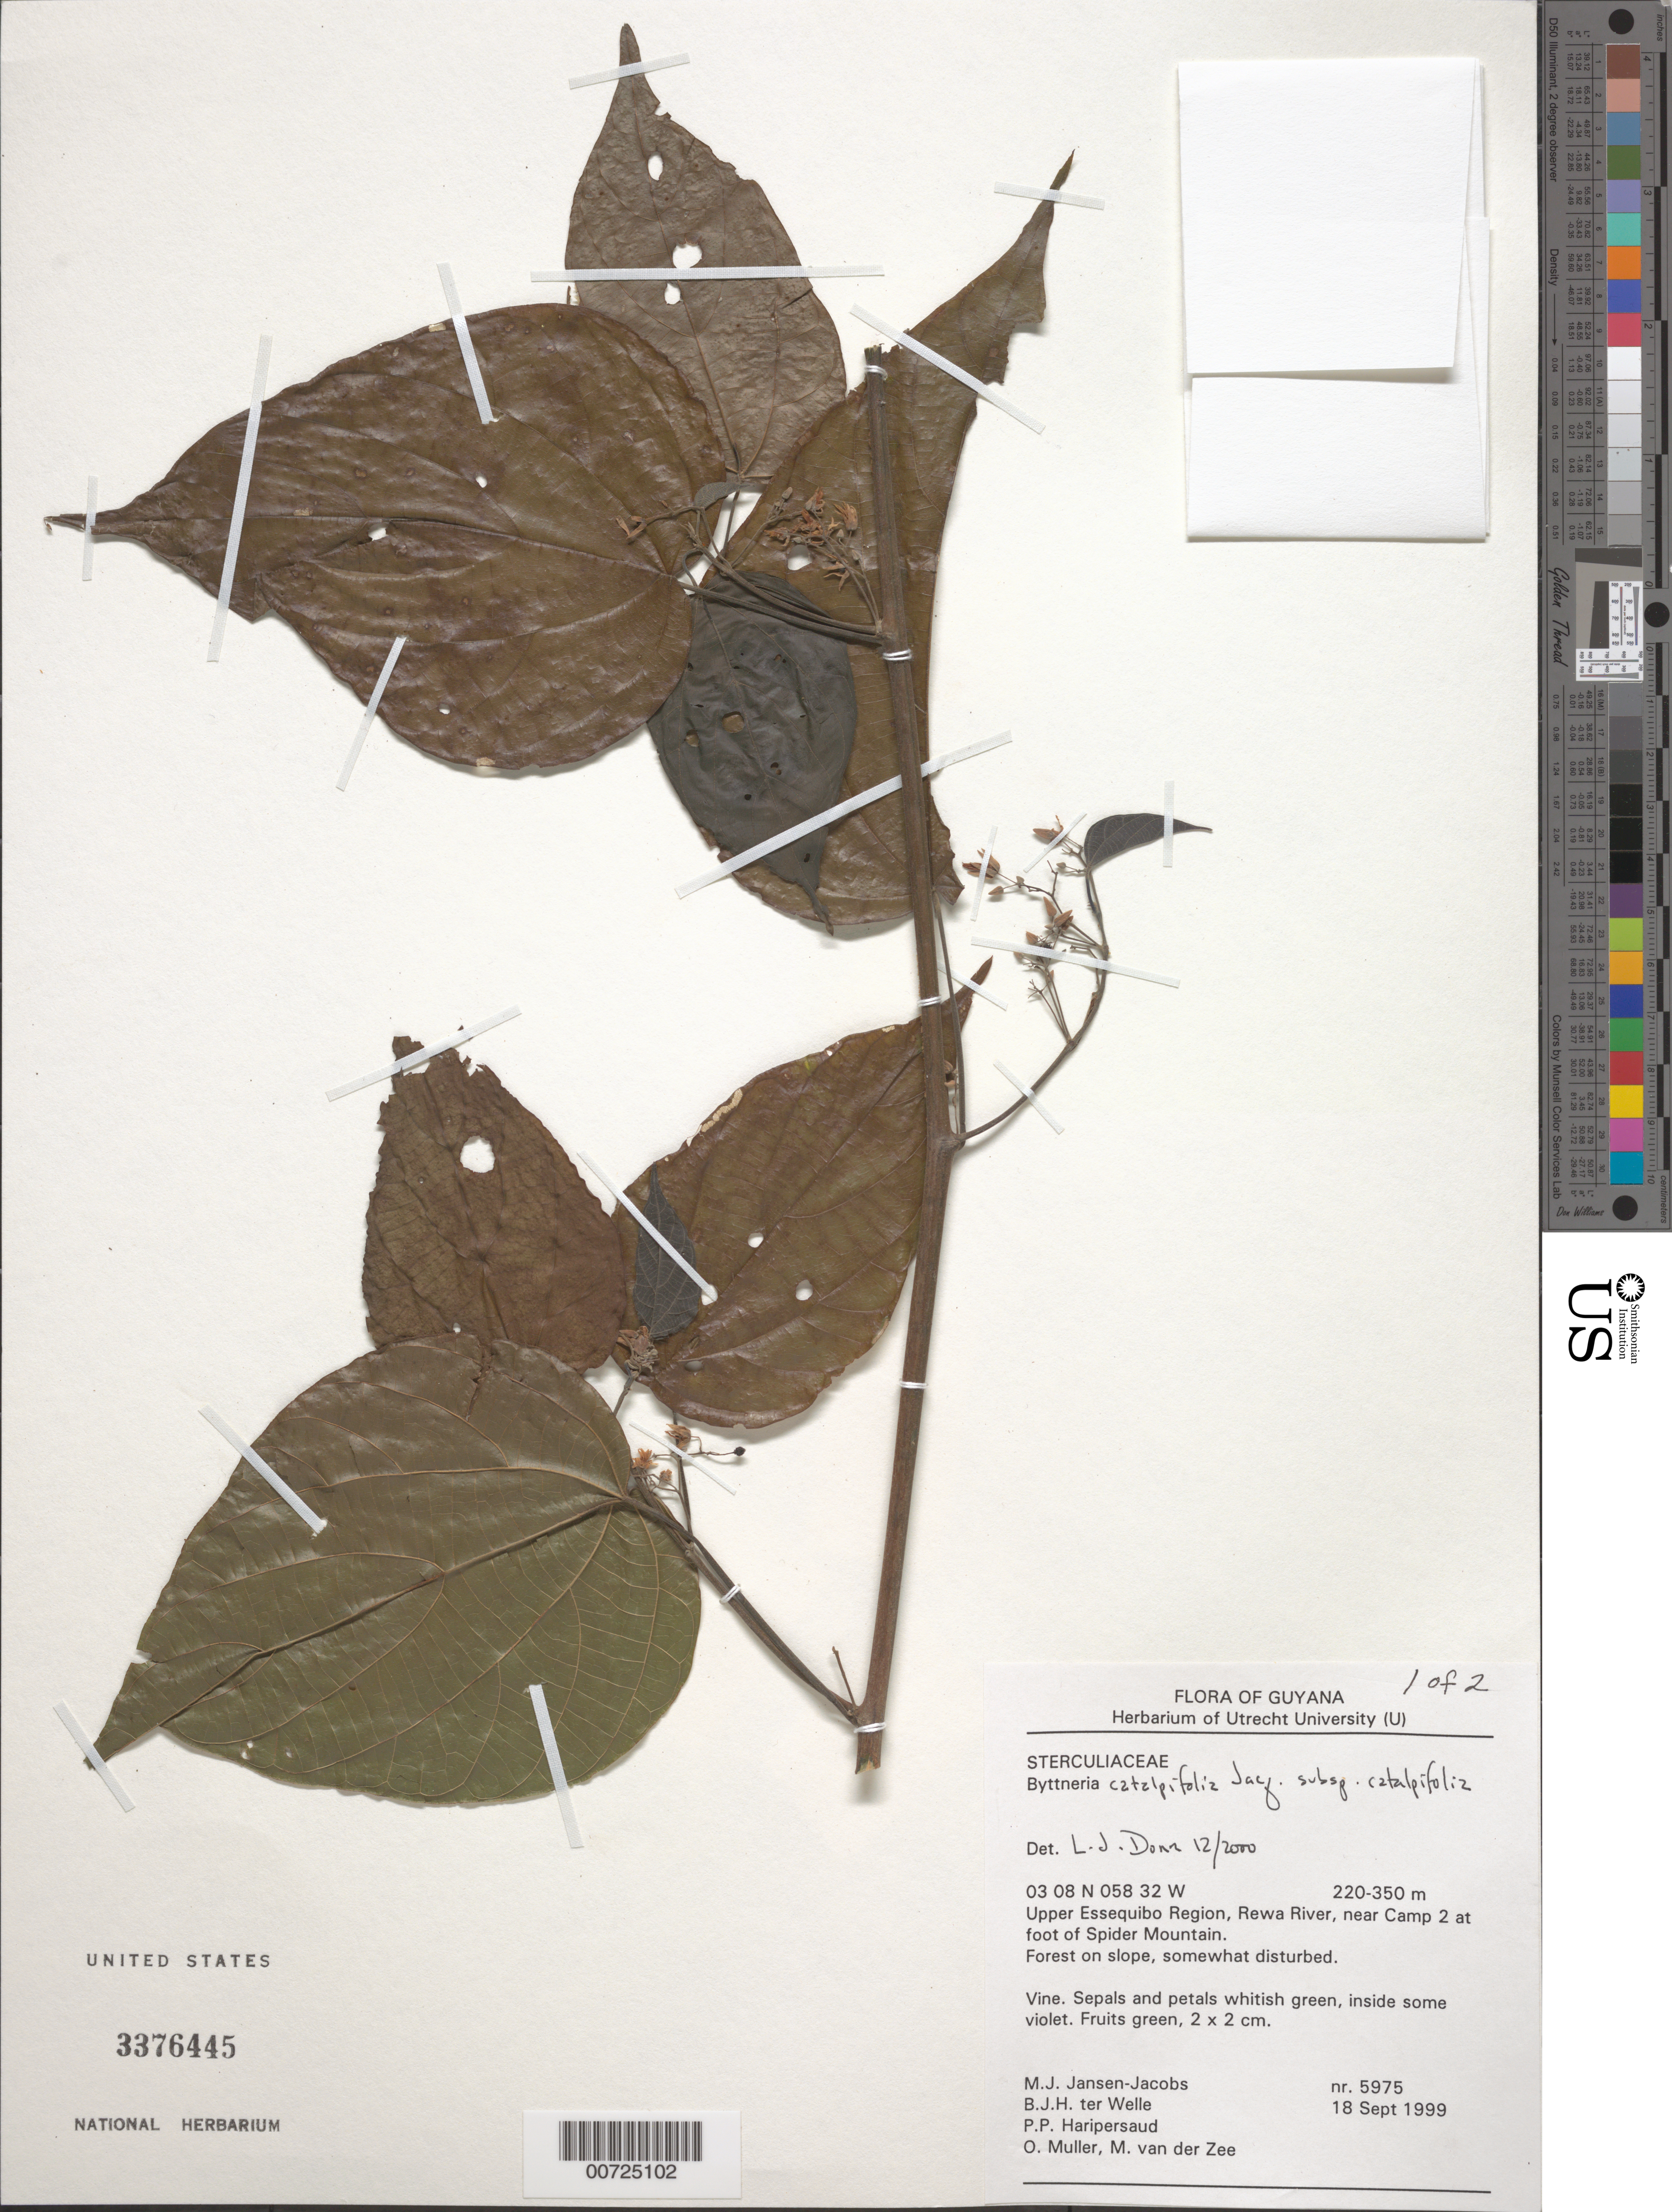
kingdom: Plantae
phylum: Tracheophyta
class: Magnoliopsida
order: Malvales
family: Malvaceae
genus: Byttneria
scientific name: Byttneria catalpifolia subsp. catalpifolia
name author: Jacq.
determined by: Dorr, L. J., (BOT), Smithsonian Institution - National Museum of Natural History (UNITED STATES)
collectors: M. J. Jansen-Jacobs, B. Welle, P. Haripersaud, O. Muller & M. van der Zee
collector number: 5975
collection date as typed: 18-Sep-99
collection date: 1999-09-18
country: Guyana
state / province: U. Takutu-U. Essequibo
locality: Rewa River, at foot of Spider Mts., near camp 2, Upper Essequibo Region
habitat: Forest on slope, somewhat disturbed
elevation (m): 220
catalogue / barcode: US 3376445